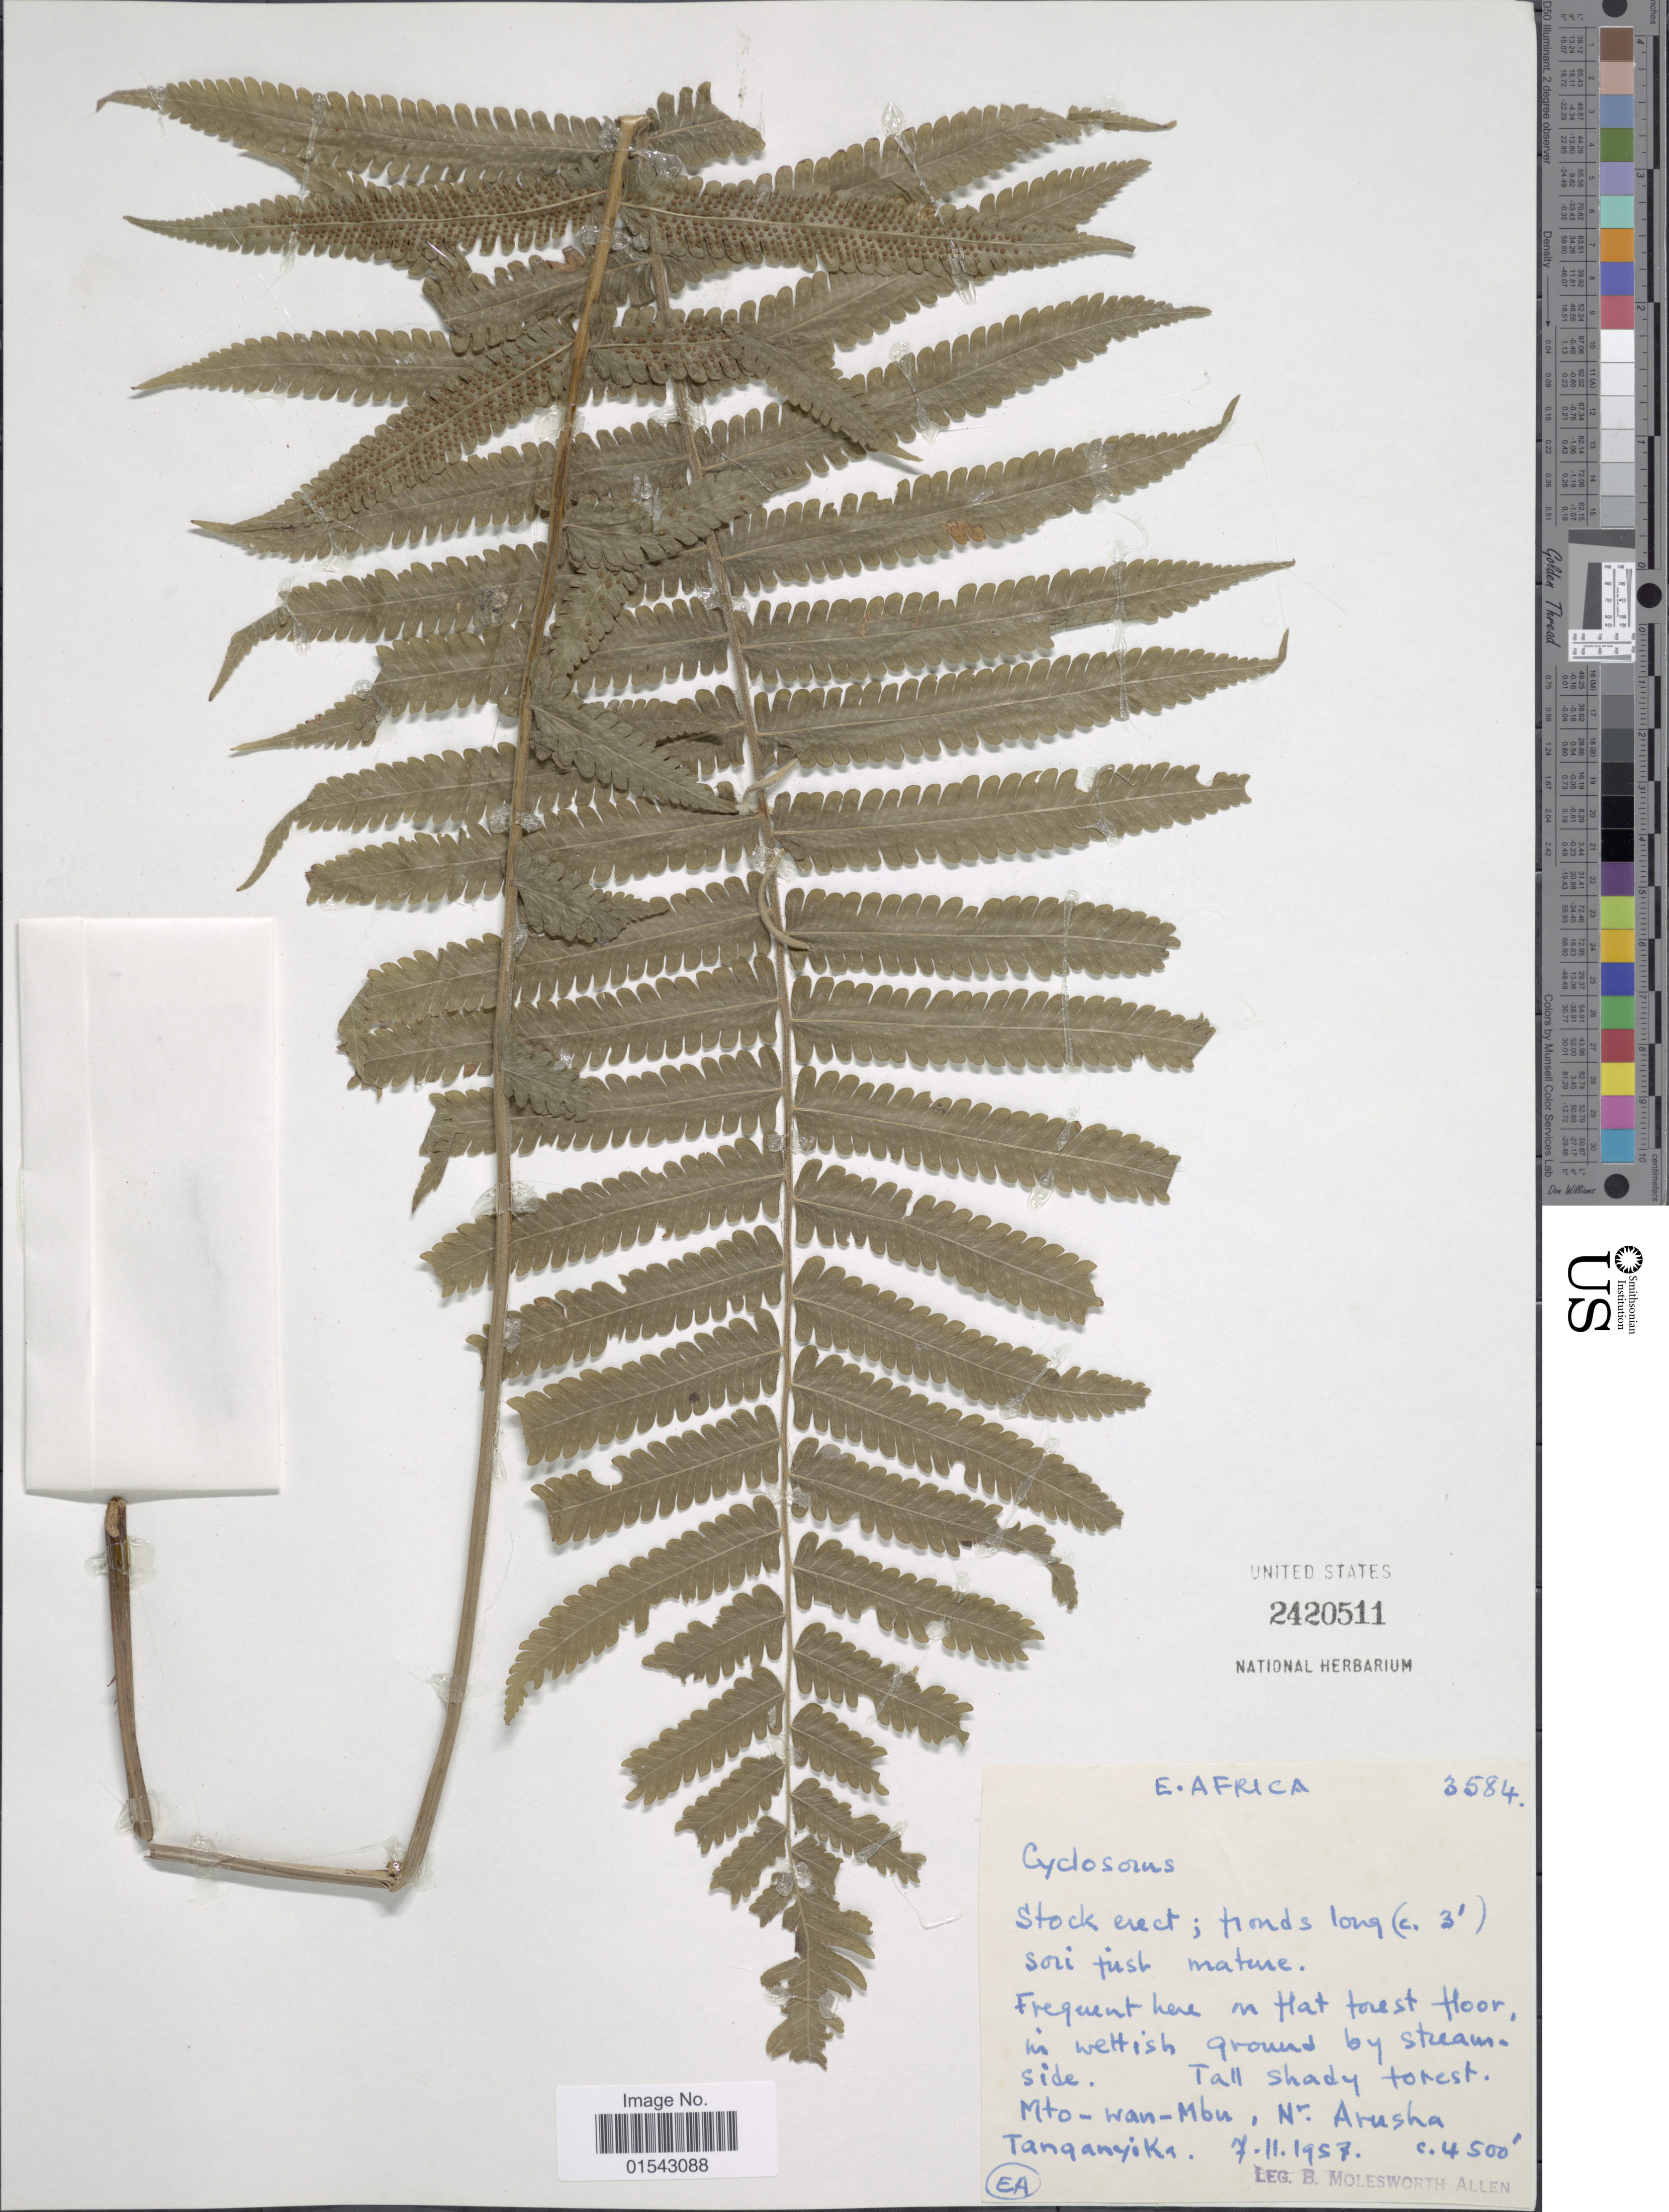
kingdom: Plantae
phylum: Tracheophyta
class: Polypodiopsida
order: Polypodiales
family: Thelypteridaceae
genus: Cyclosorus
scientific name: Cyclosorus sp.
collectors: B. E. G. Molesworth-Allen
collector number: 3584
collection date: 1957-11-07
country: Tanzania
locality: E. Africa, Mto-wan-Mbu, N. Arusha Tanganyika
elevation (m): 1372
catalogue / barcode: US 2420511